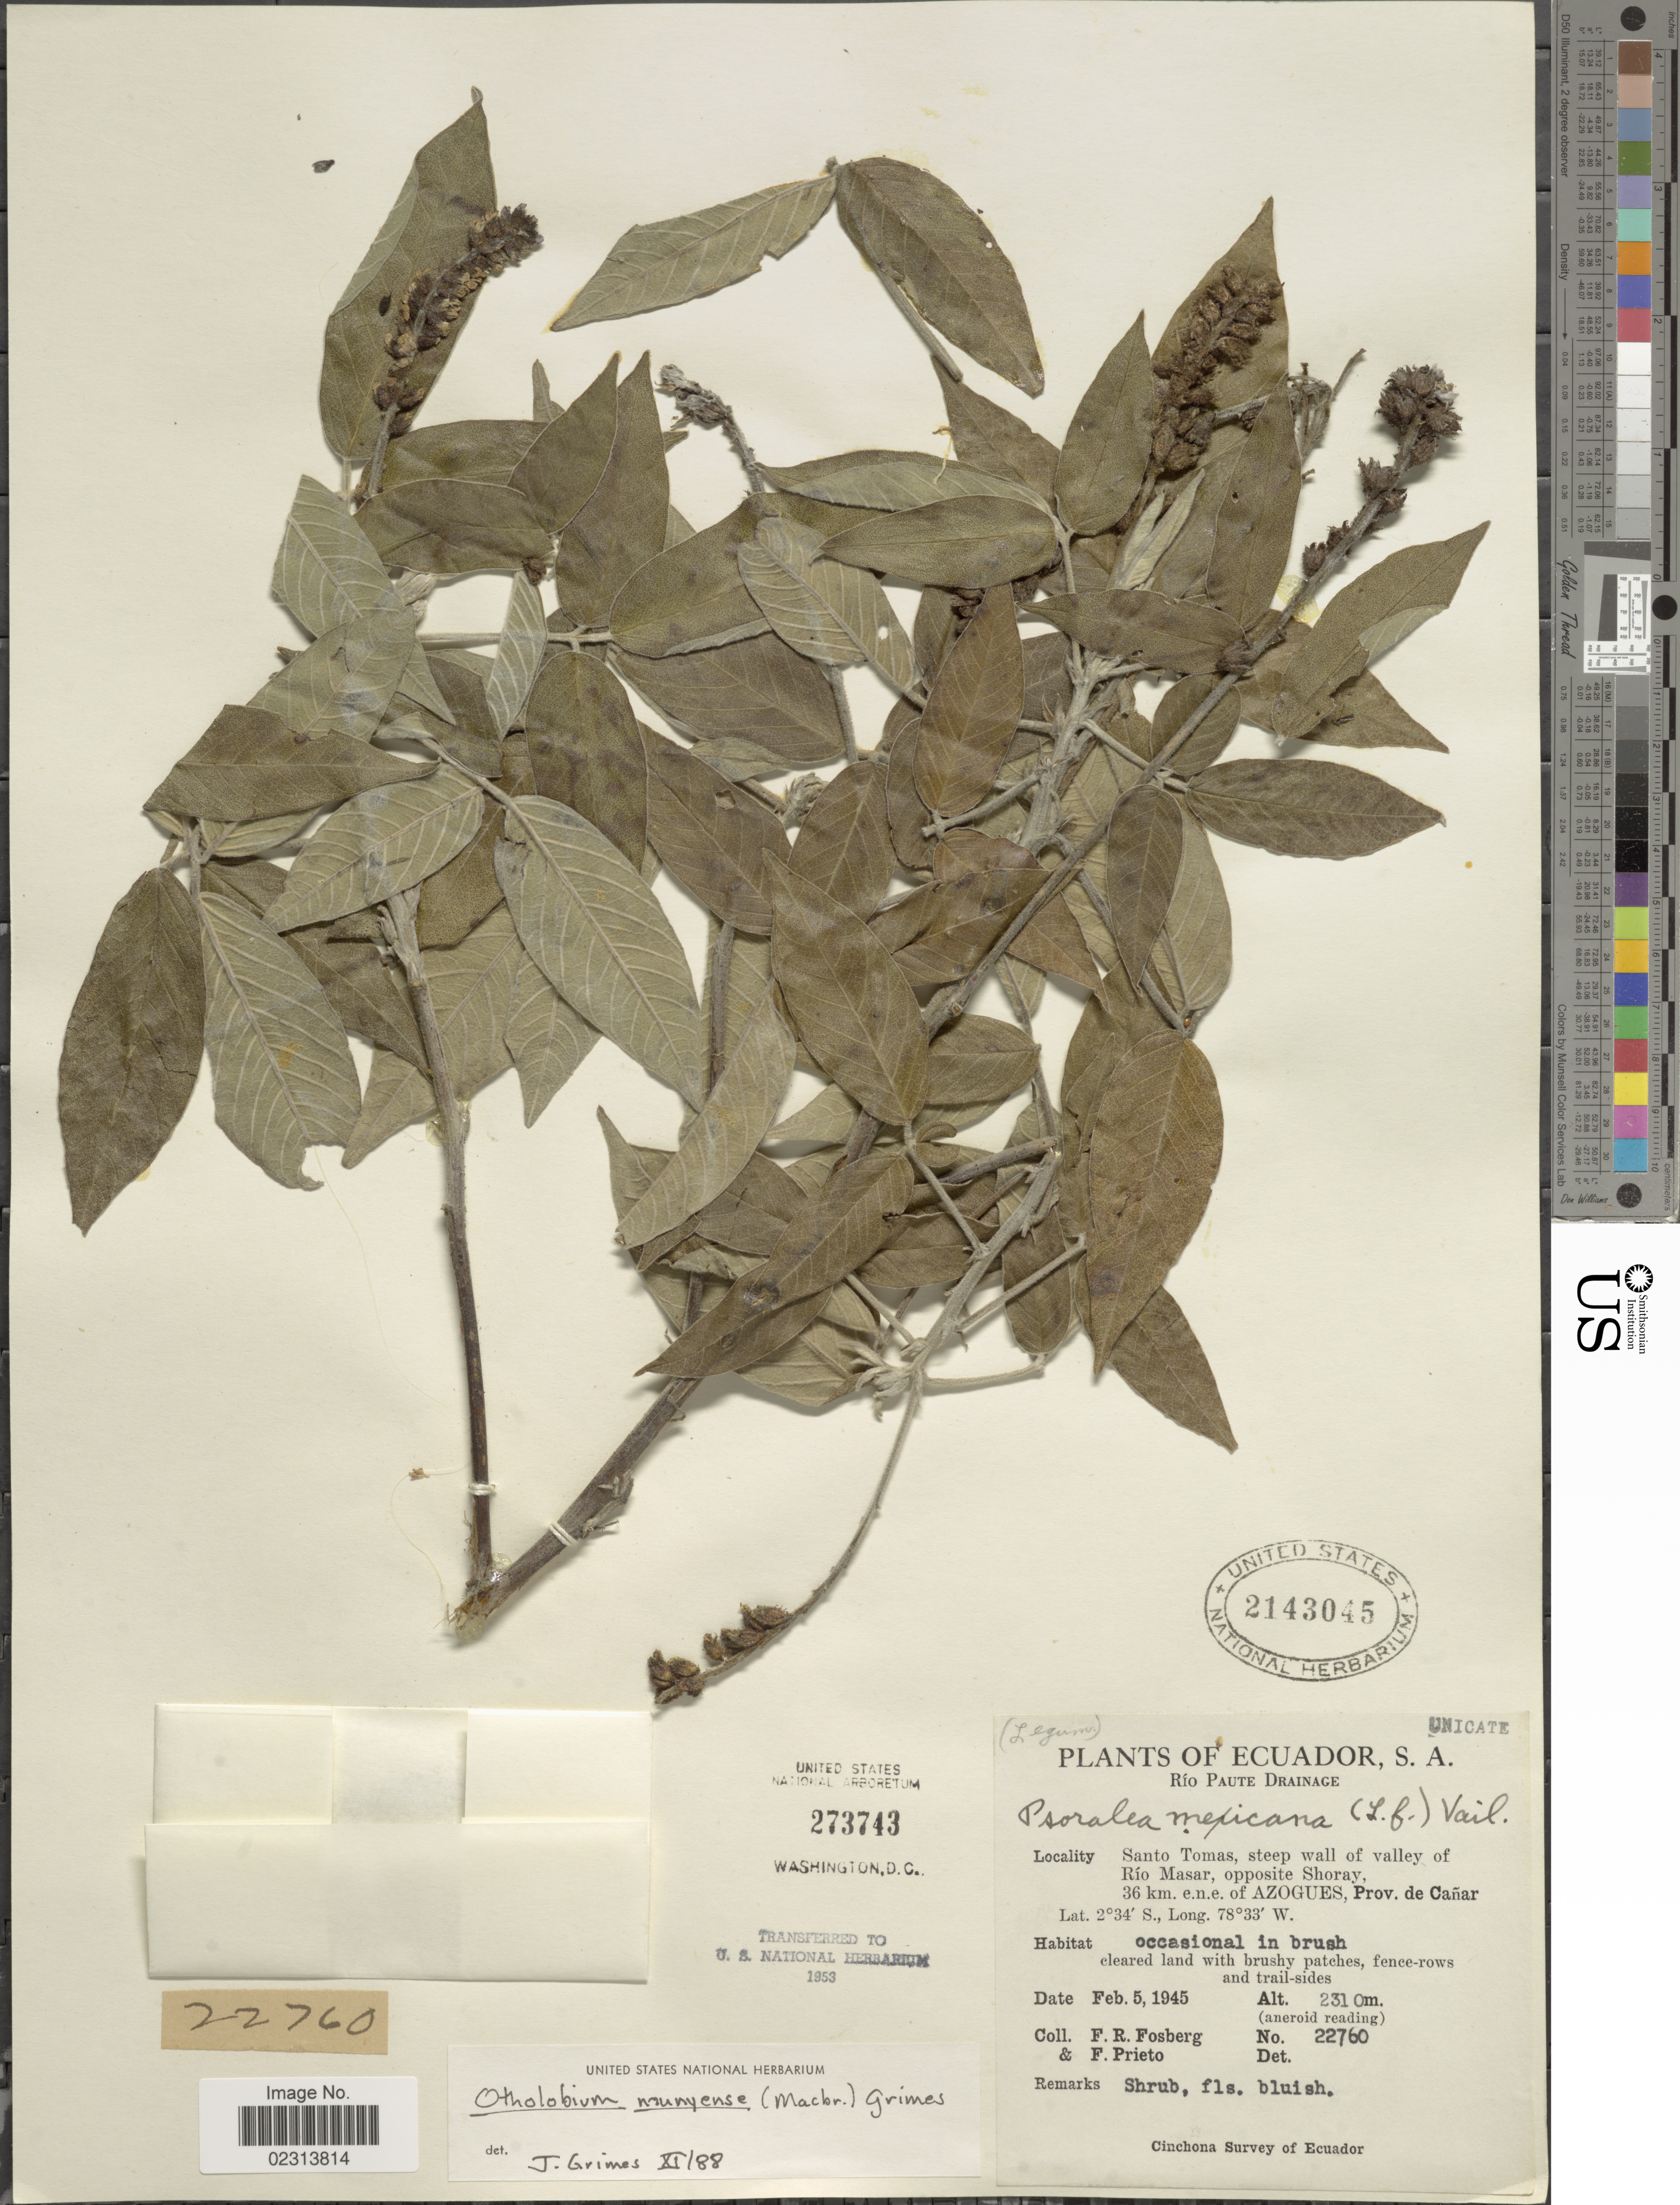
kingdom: Plantae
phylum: Tracheophyta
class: Magnoliopsida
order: Fabales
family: Fabaceae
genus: Otholobium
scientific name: Otholobium munyense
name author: (J.F. Macbr.) J.W. Grimes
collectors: F. R. Fosberg & F. Prieto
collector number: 22760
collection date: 1945-05-02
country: Ecuador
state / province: Cañar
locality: Rio Paute Drainage, Santo Tomas, steep wall of valley of Rio Masar, opposite Shoray, 36 km e.n.e of Azogues, Prov, de Canar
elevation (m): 2310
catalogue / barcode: US 2143045